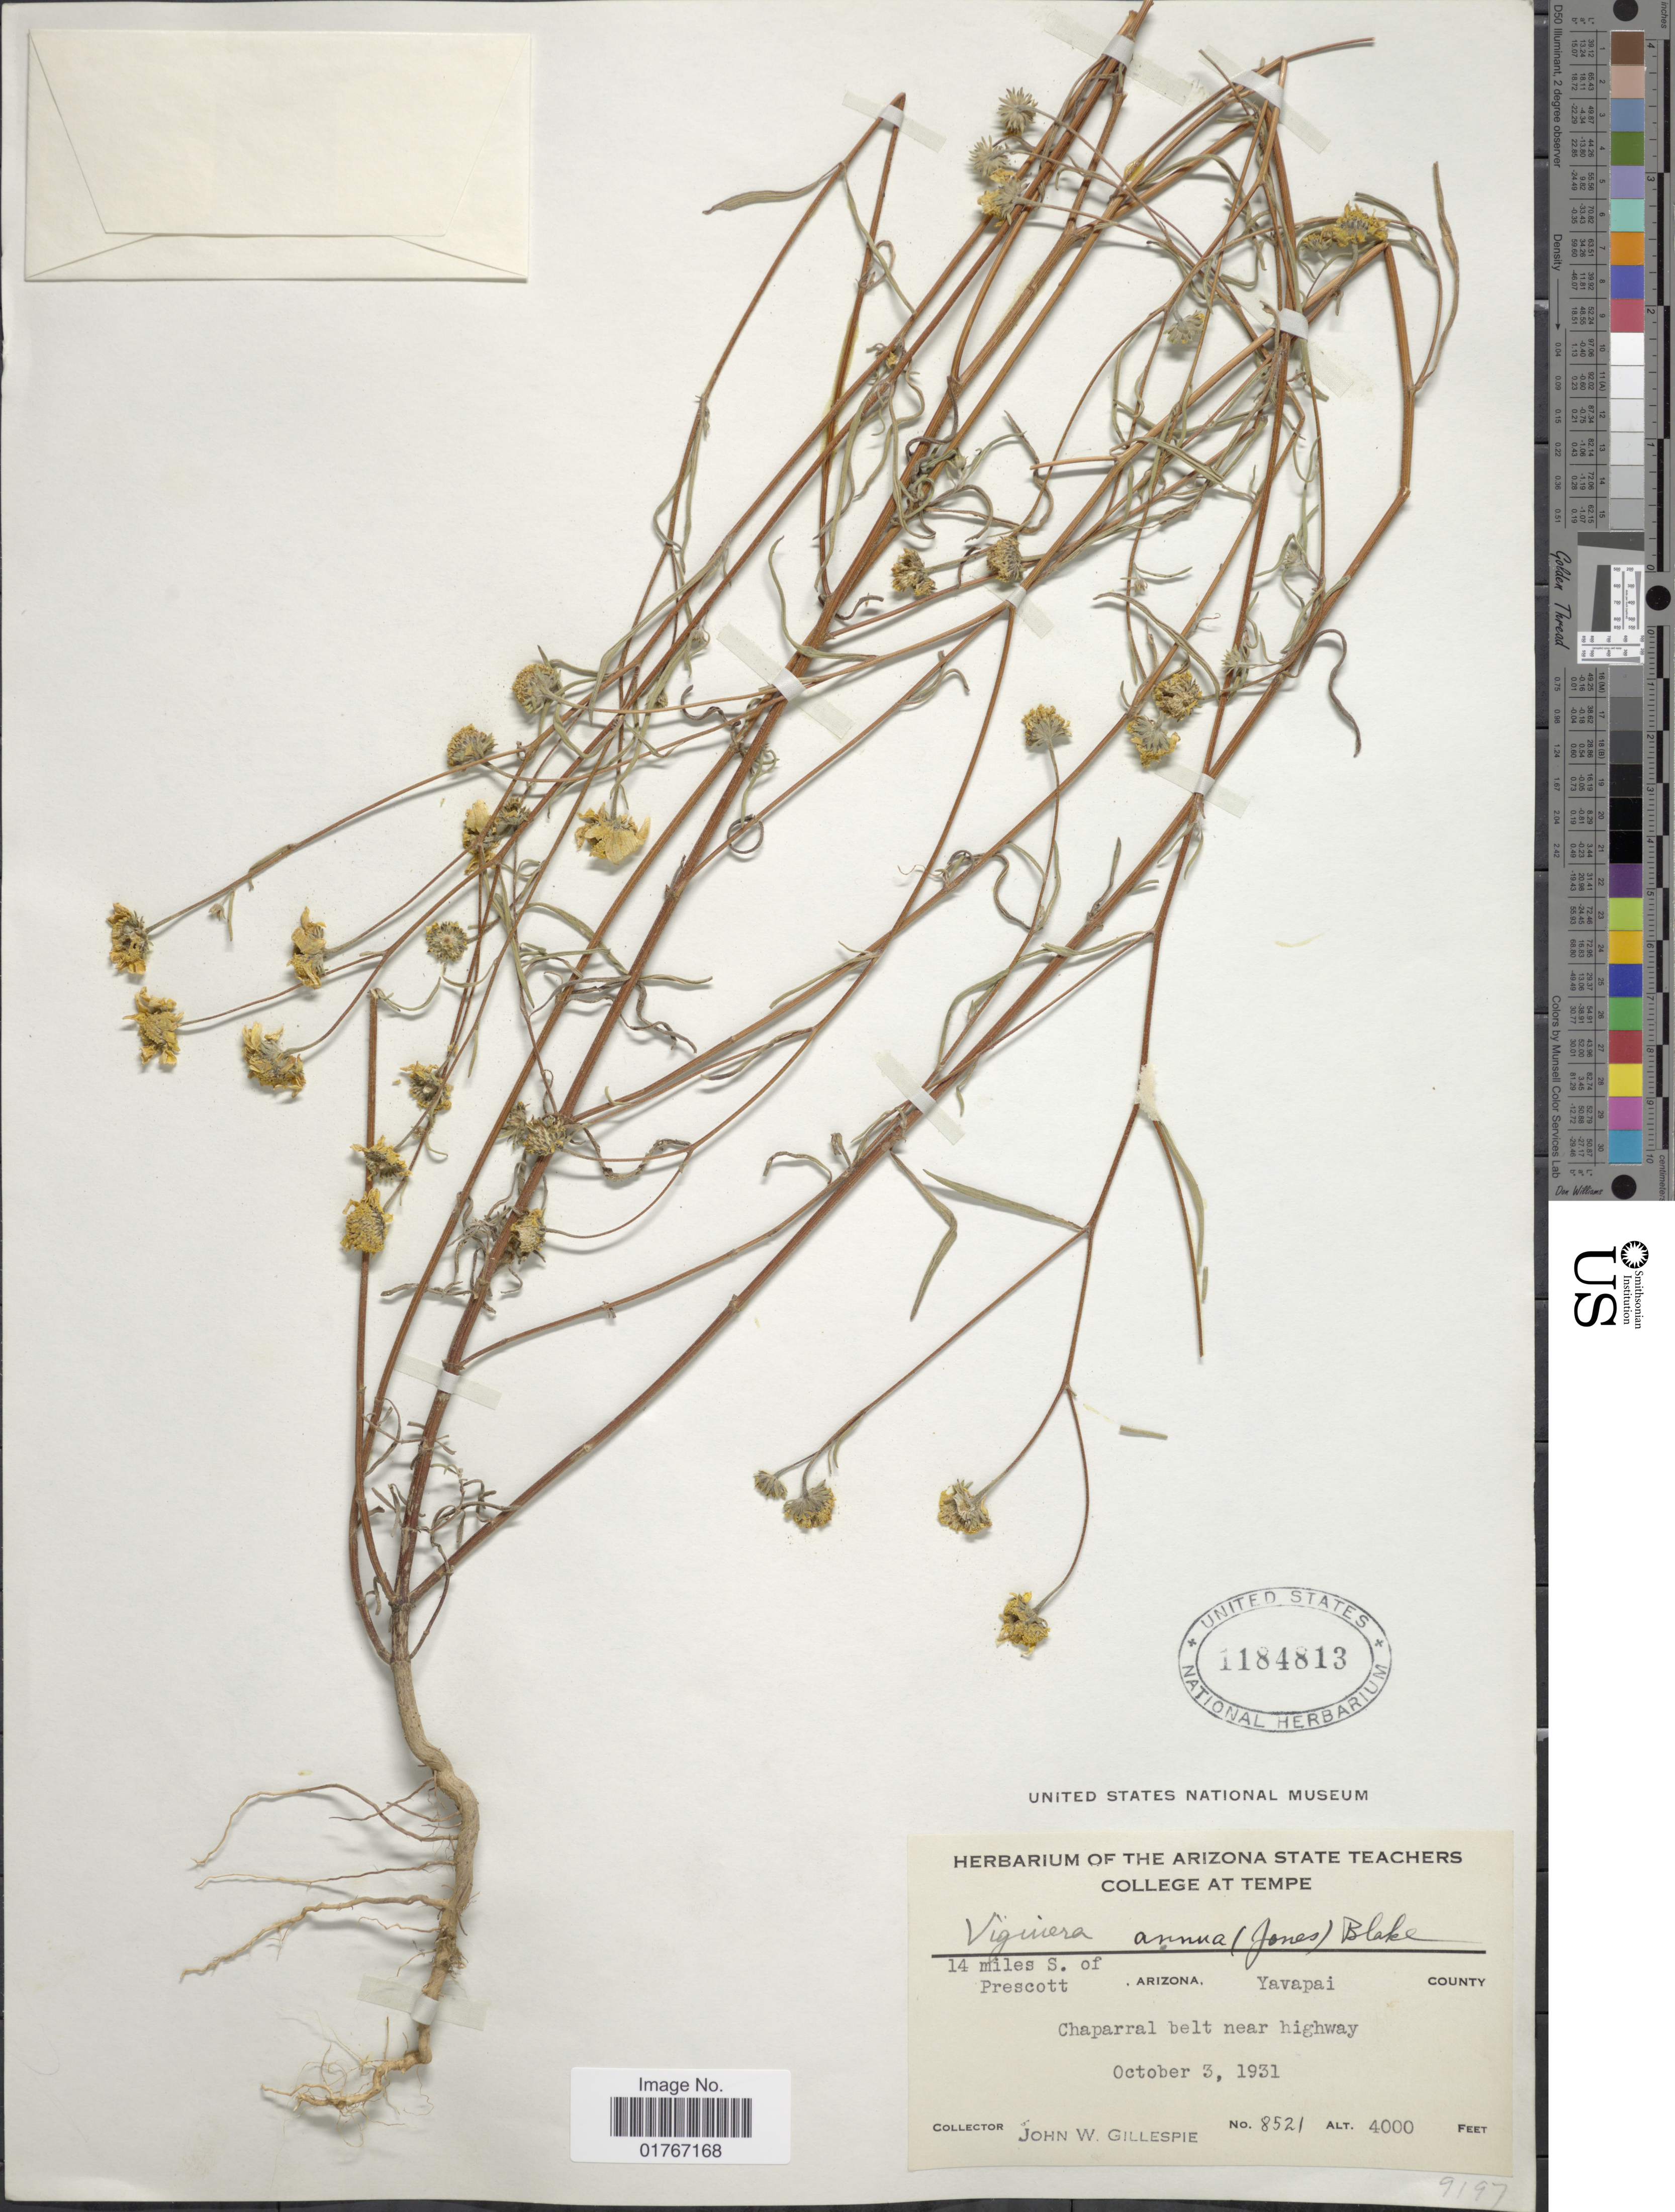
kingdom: Plantae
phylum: Tracheophyta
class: Magnoliopsida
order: Asterales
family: Asteraceae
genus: Heliomeris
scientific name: Heliomeris annua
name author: (M.E. Jones) Cockerell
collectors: J. W. Gillespie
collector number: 8521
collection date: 1931-10-03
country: United States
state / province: Arizona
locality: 14 miles S of Prescott, Yavapai County, Chaparral belt near highway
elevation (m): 1219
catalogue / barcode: US 1184813